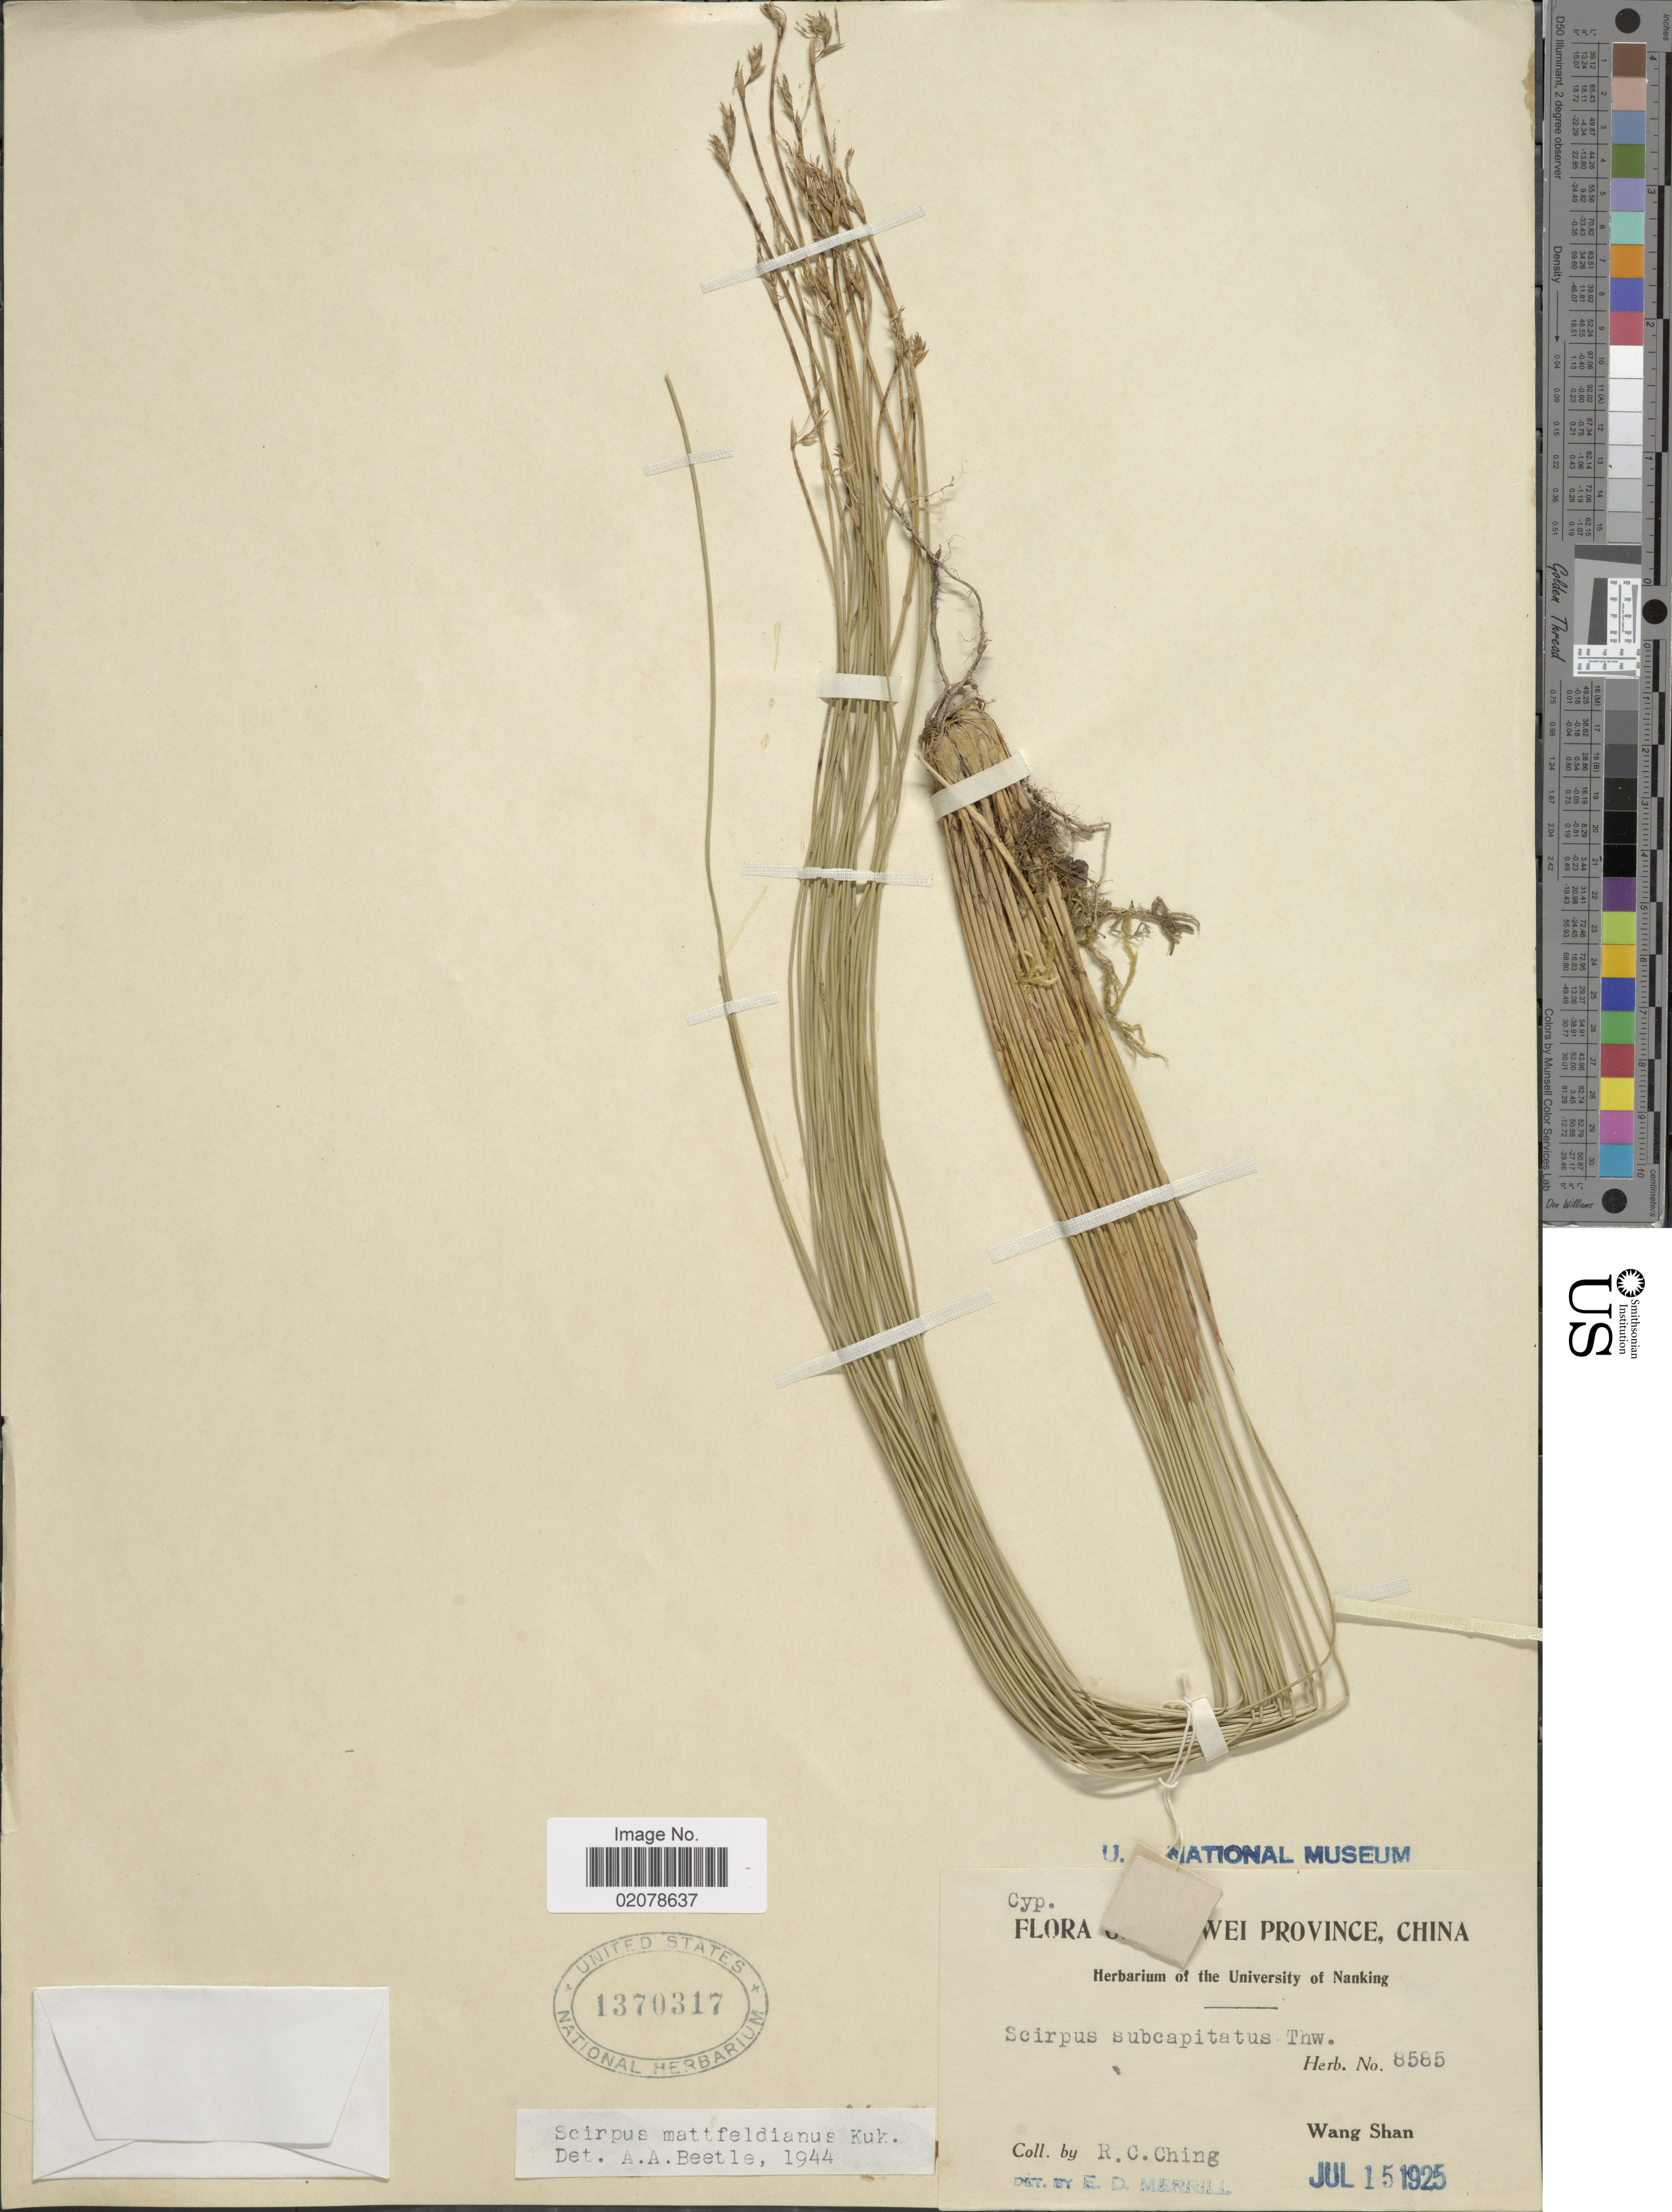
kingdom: Plantae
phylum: Tracheophyta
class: Liliopsida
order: Poales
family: Cyperaceae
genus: Trichophorum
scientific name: Trichophorum mattfeldianum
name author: (Kük.) Liang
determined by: Strong, Mark T., (BOT), Smithsonian Institution - National Museum of Natural History (UNITED STATES)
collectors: R. C. Ching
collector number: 8585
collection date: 1925-07-15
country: China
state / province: Anhui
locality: [illegible text]wei province. Wang Shan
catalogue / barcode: US 1370317